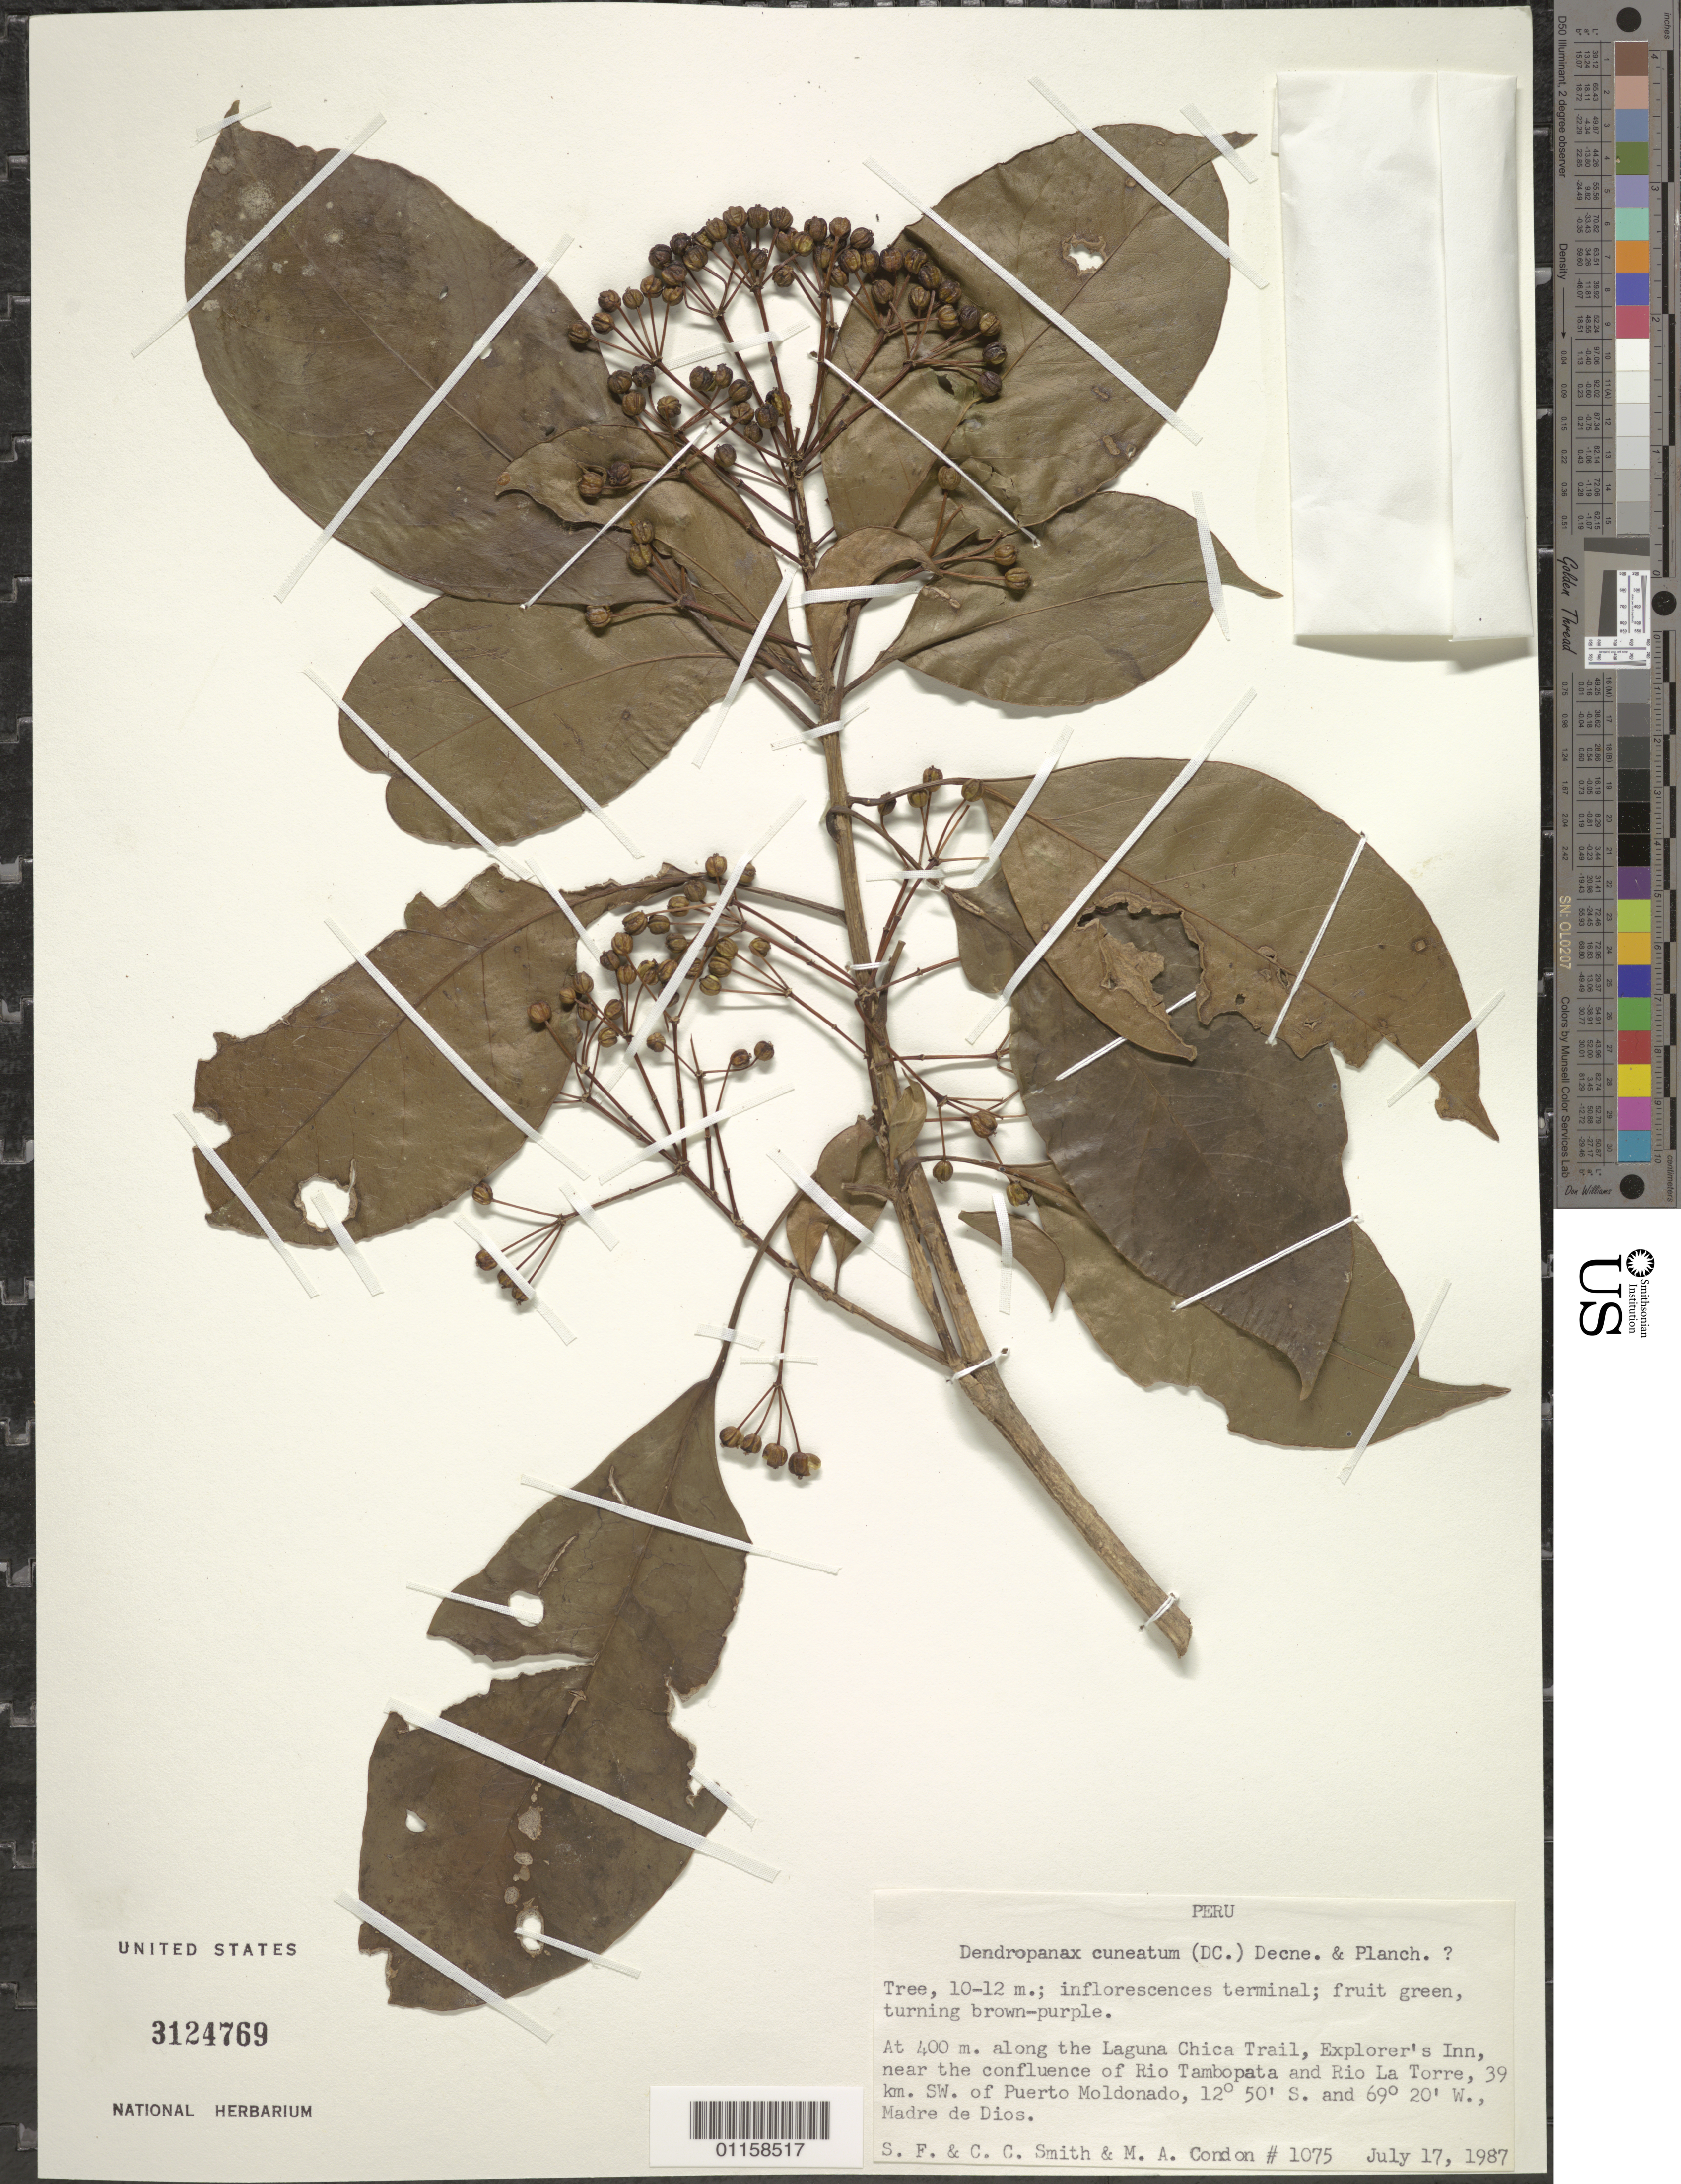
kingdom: Plantae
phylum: Tracheophyta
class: Magnoliopsida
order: Apiales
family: Araliaceae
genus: Dendropanax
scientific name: Dendropanax cuneatus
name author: (DC.) Decne. & Planch.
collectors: S.F. Smith, C. C. Smith & M. Condon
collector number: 1075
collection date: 1987-07-17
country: Peru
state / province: Madre de Dios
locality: Along the Laguna Chica Trail, Explorer's Inn, near the confluence of Rio Tambopata and Rio La Torre, 39 km SW of Puerto Moldonado.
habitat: Tree.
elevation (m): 400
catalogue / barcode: US 3124769